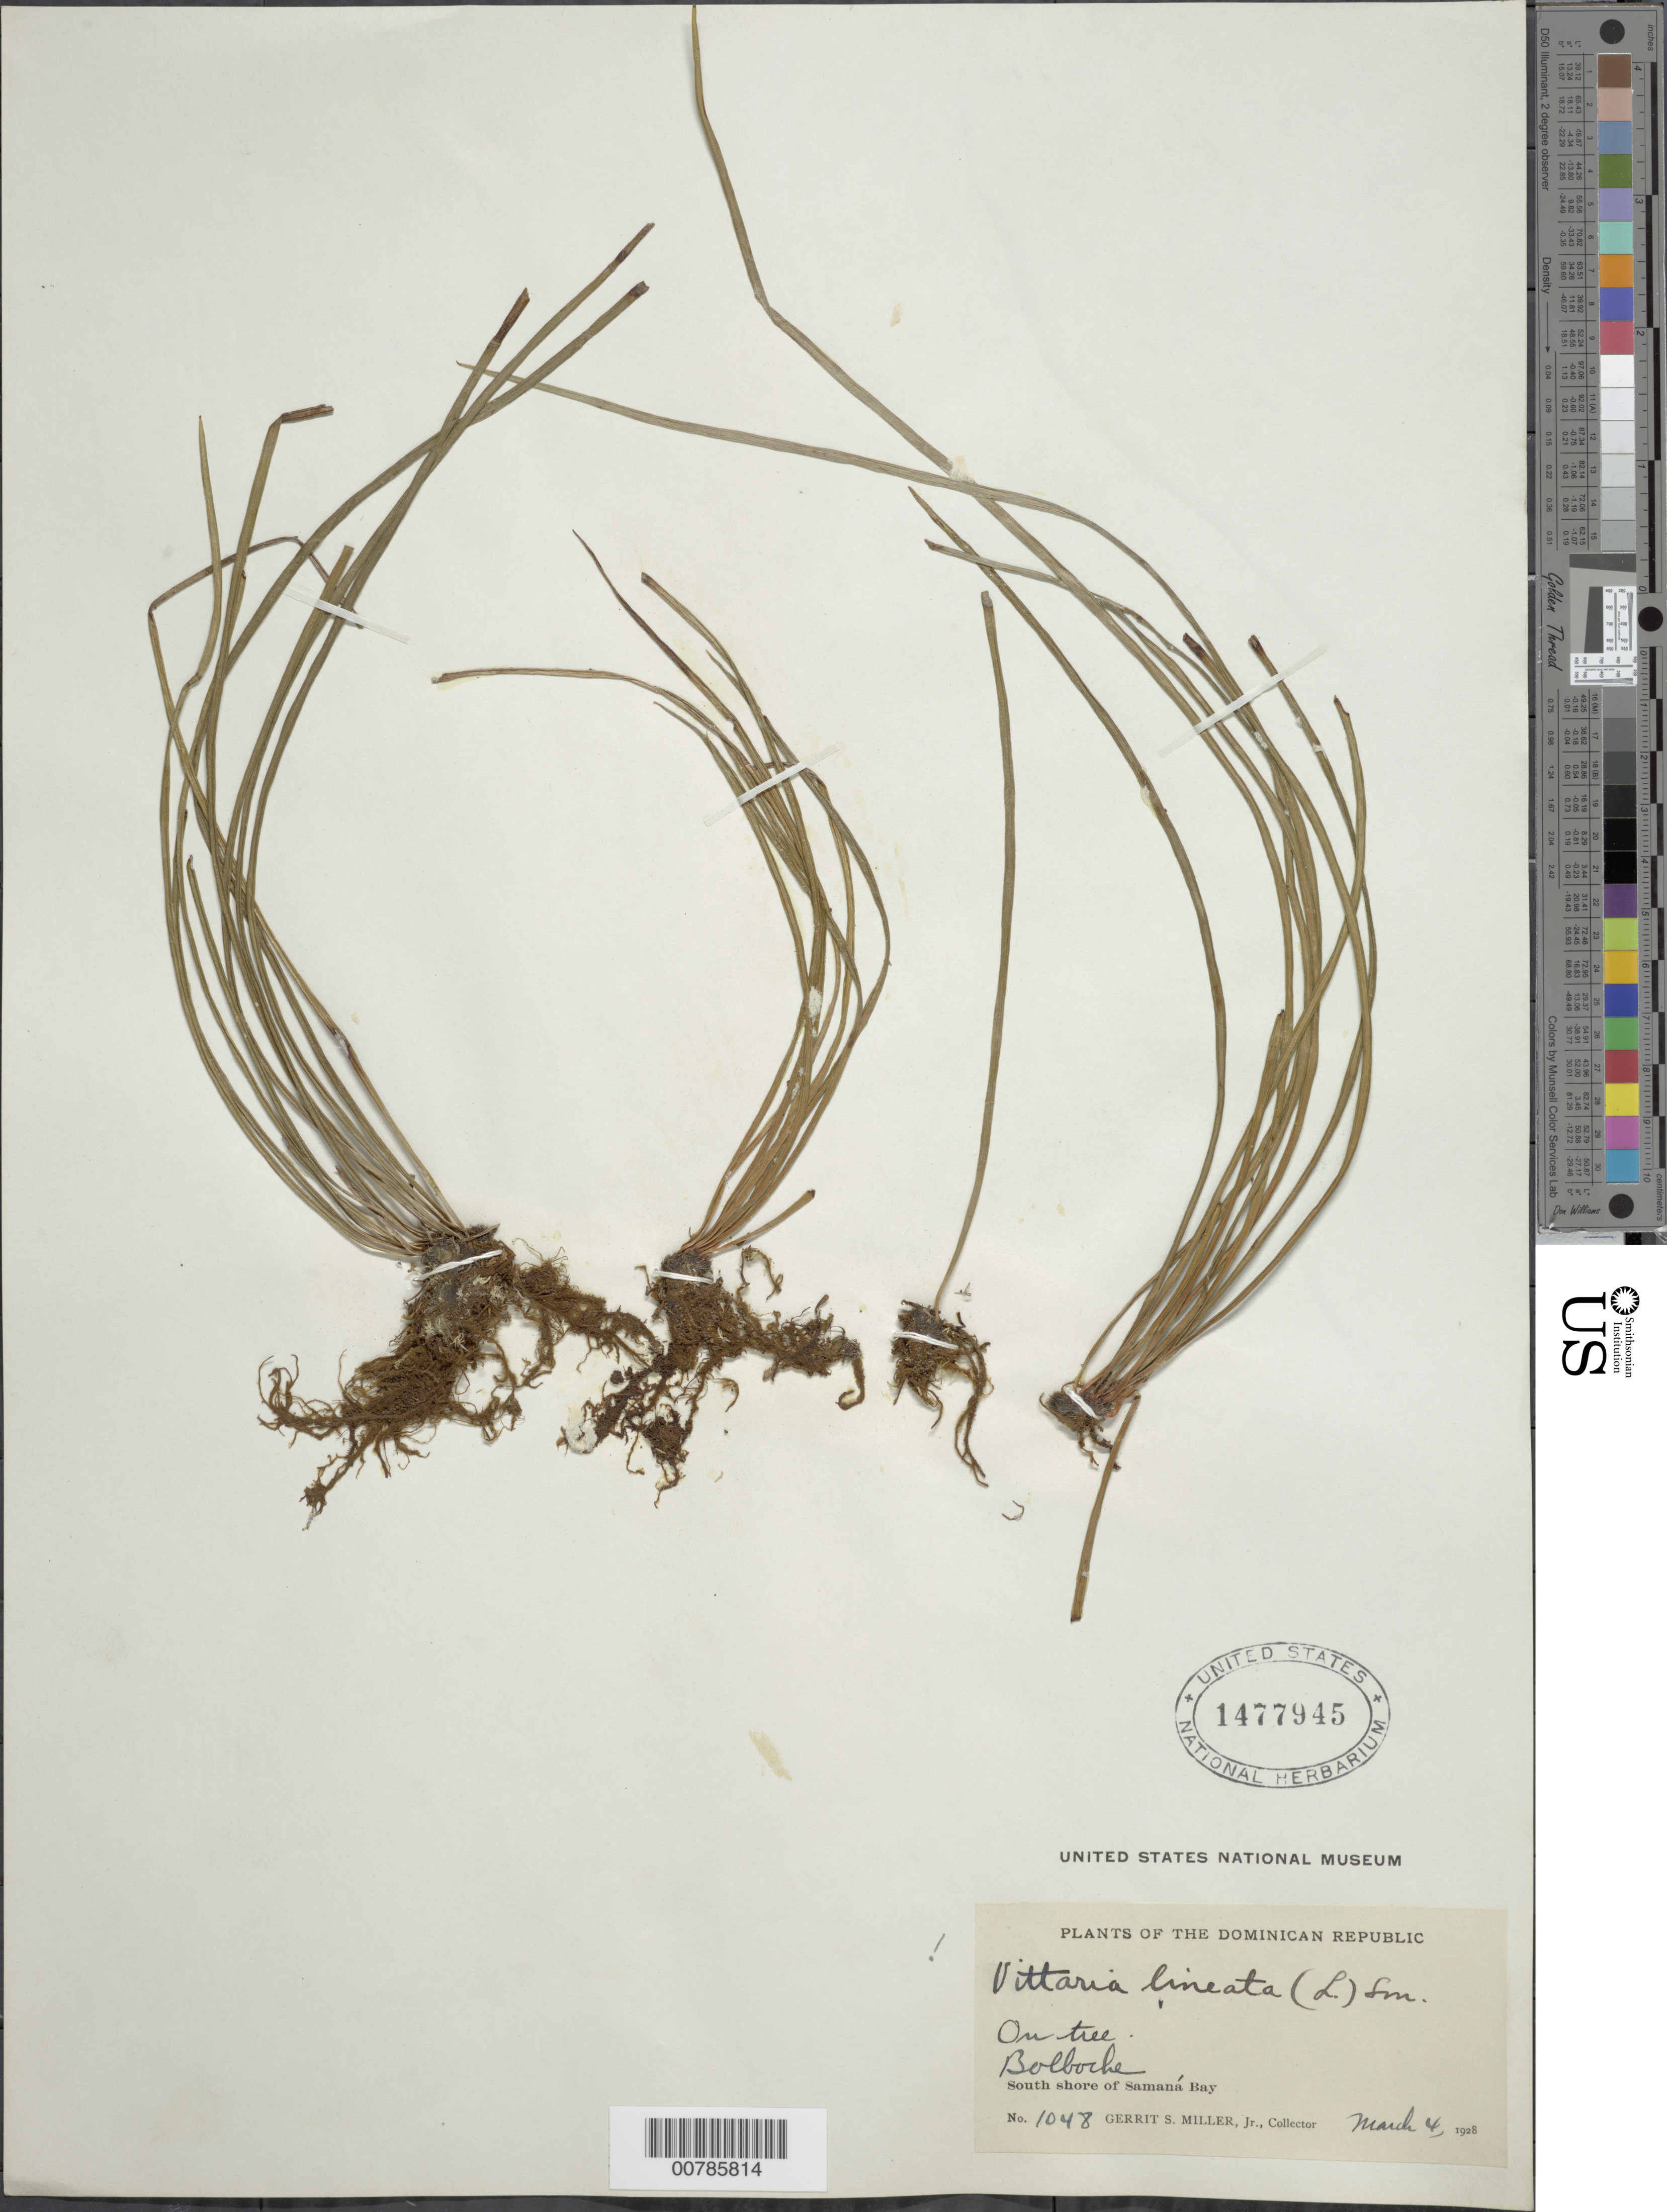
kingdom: Plantae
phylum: Tracheophyta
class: Polypodiopsida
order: Polypodiales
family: Pteridaceae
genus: Vittaria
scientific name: Vittaria lineata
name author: (L.) Sm.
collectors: G. S. Miller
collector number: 1048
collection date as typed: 04 Mar 1928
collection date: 1928-03-04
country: Dominican Republic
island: Hispaniola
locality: Bolboche, S shore of Samaná Bay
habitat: On tree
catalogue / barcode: US 1477945